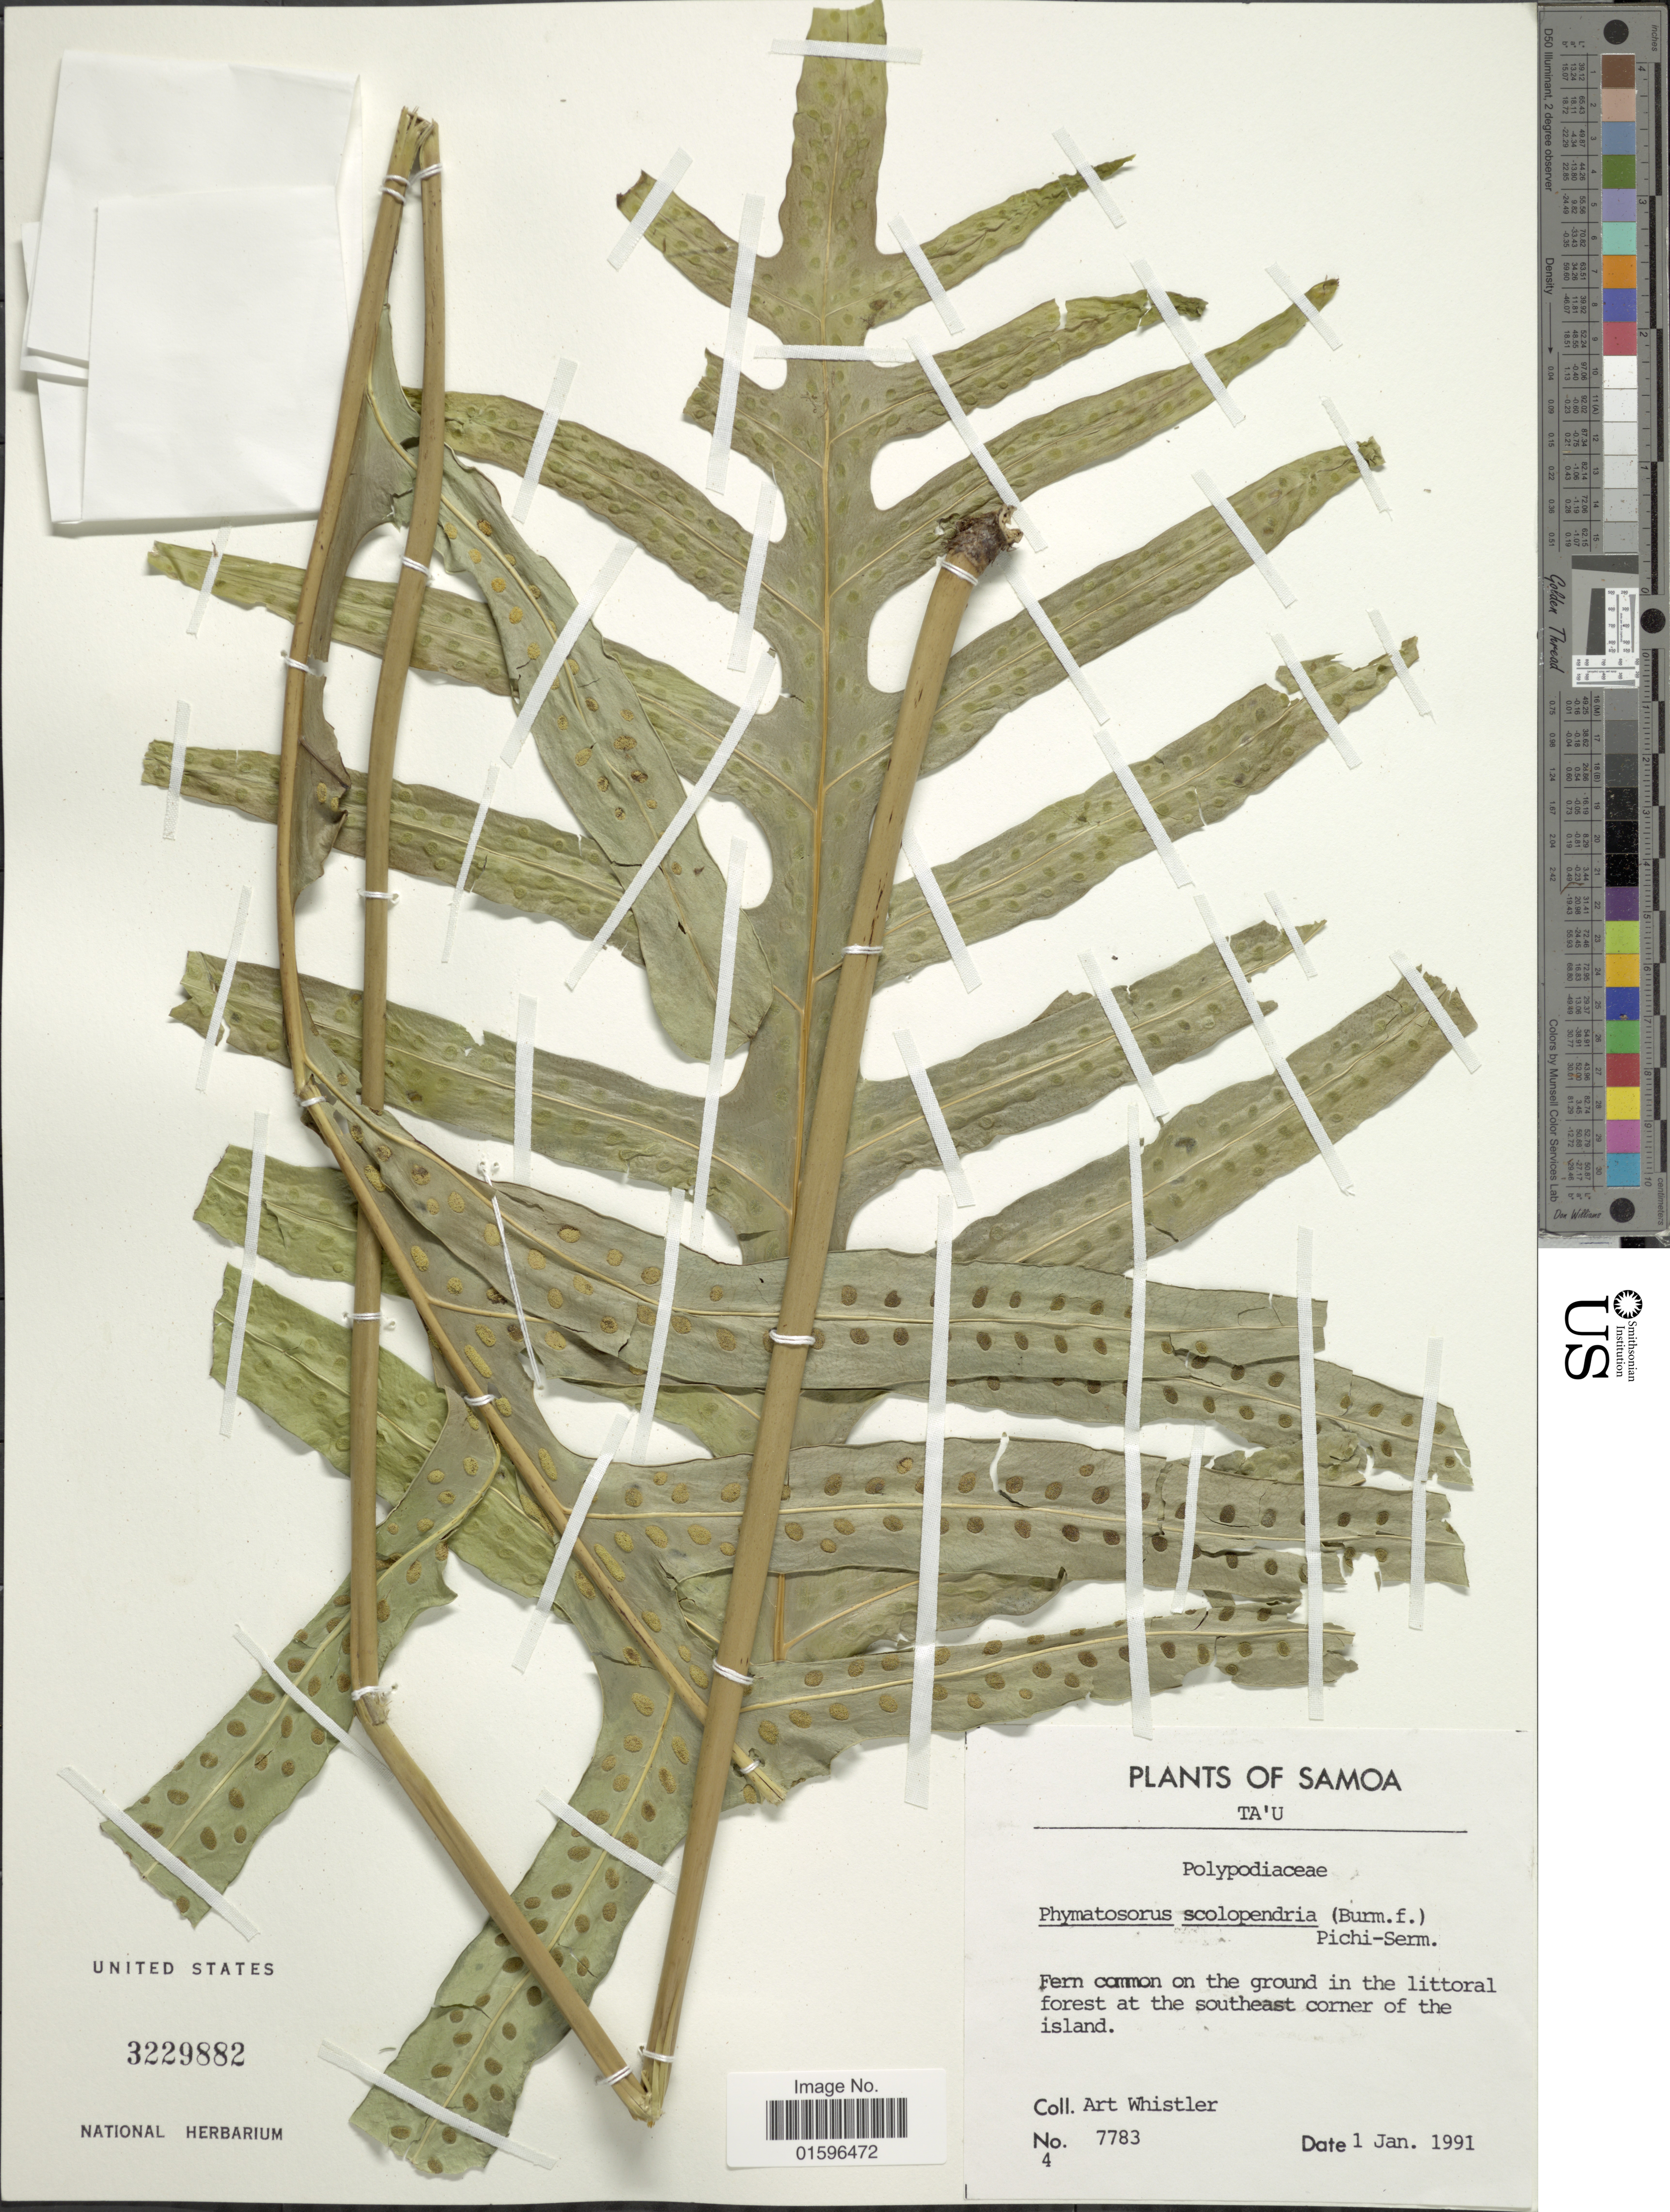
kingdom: Plantae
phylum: Tracheophyta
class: Polypodiopsida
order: Polypodiales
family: Polypodiaceae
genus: Polypodium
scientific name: Polypodium scolopendria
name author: Burm. f.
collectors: A. Whistler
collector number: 7783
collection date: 1991-01-01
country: American Samoa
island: Ta'u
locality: Ta'u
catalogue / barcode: US 3229882